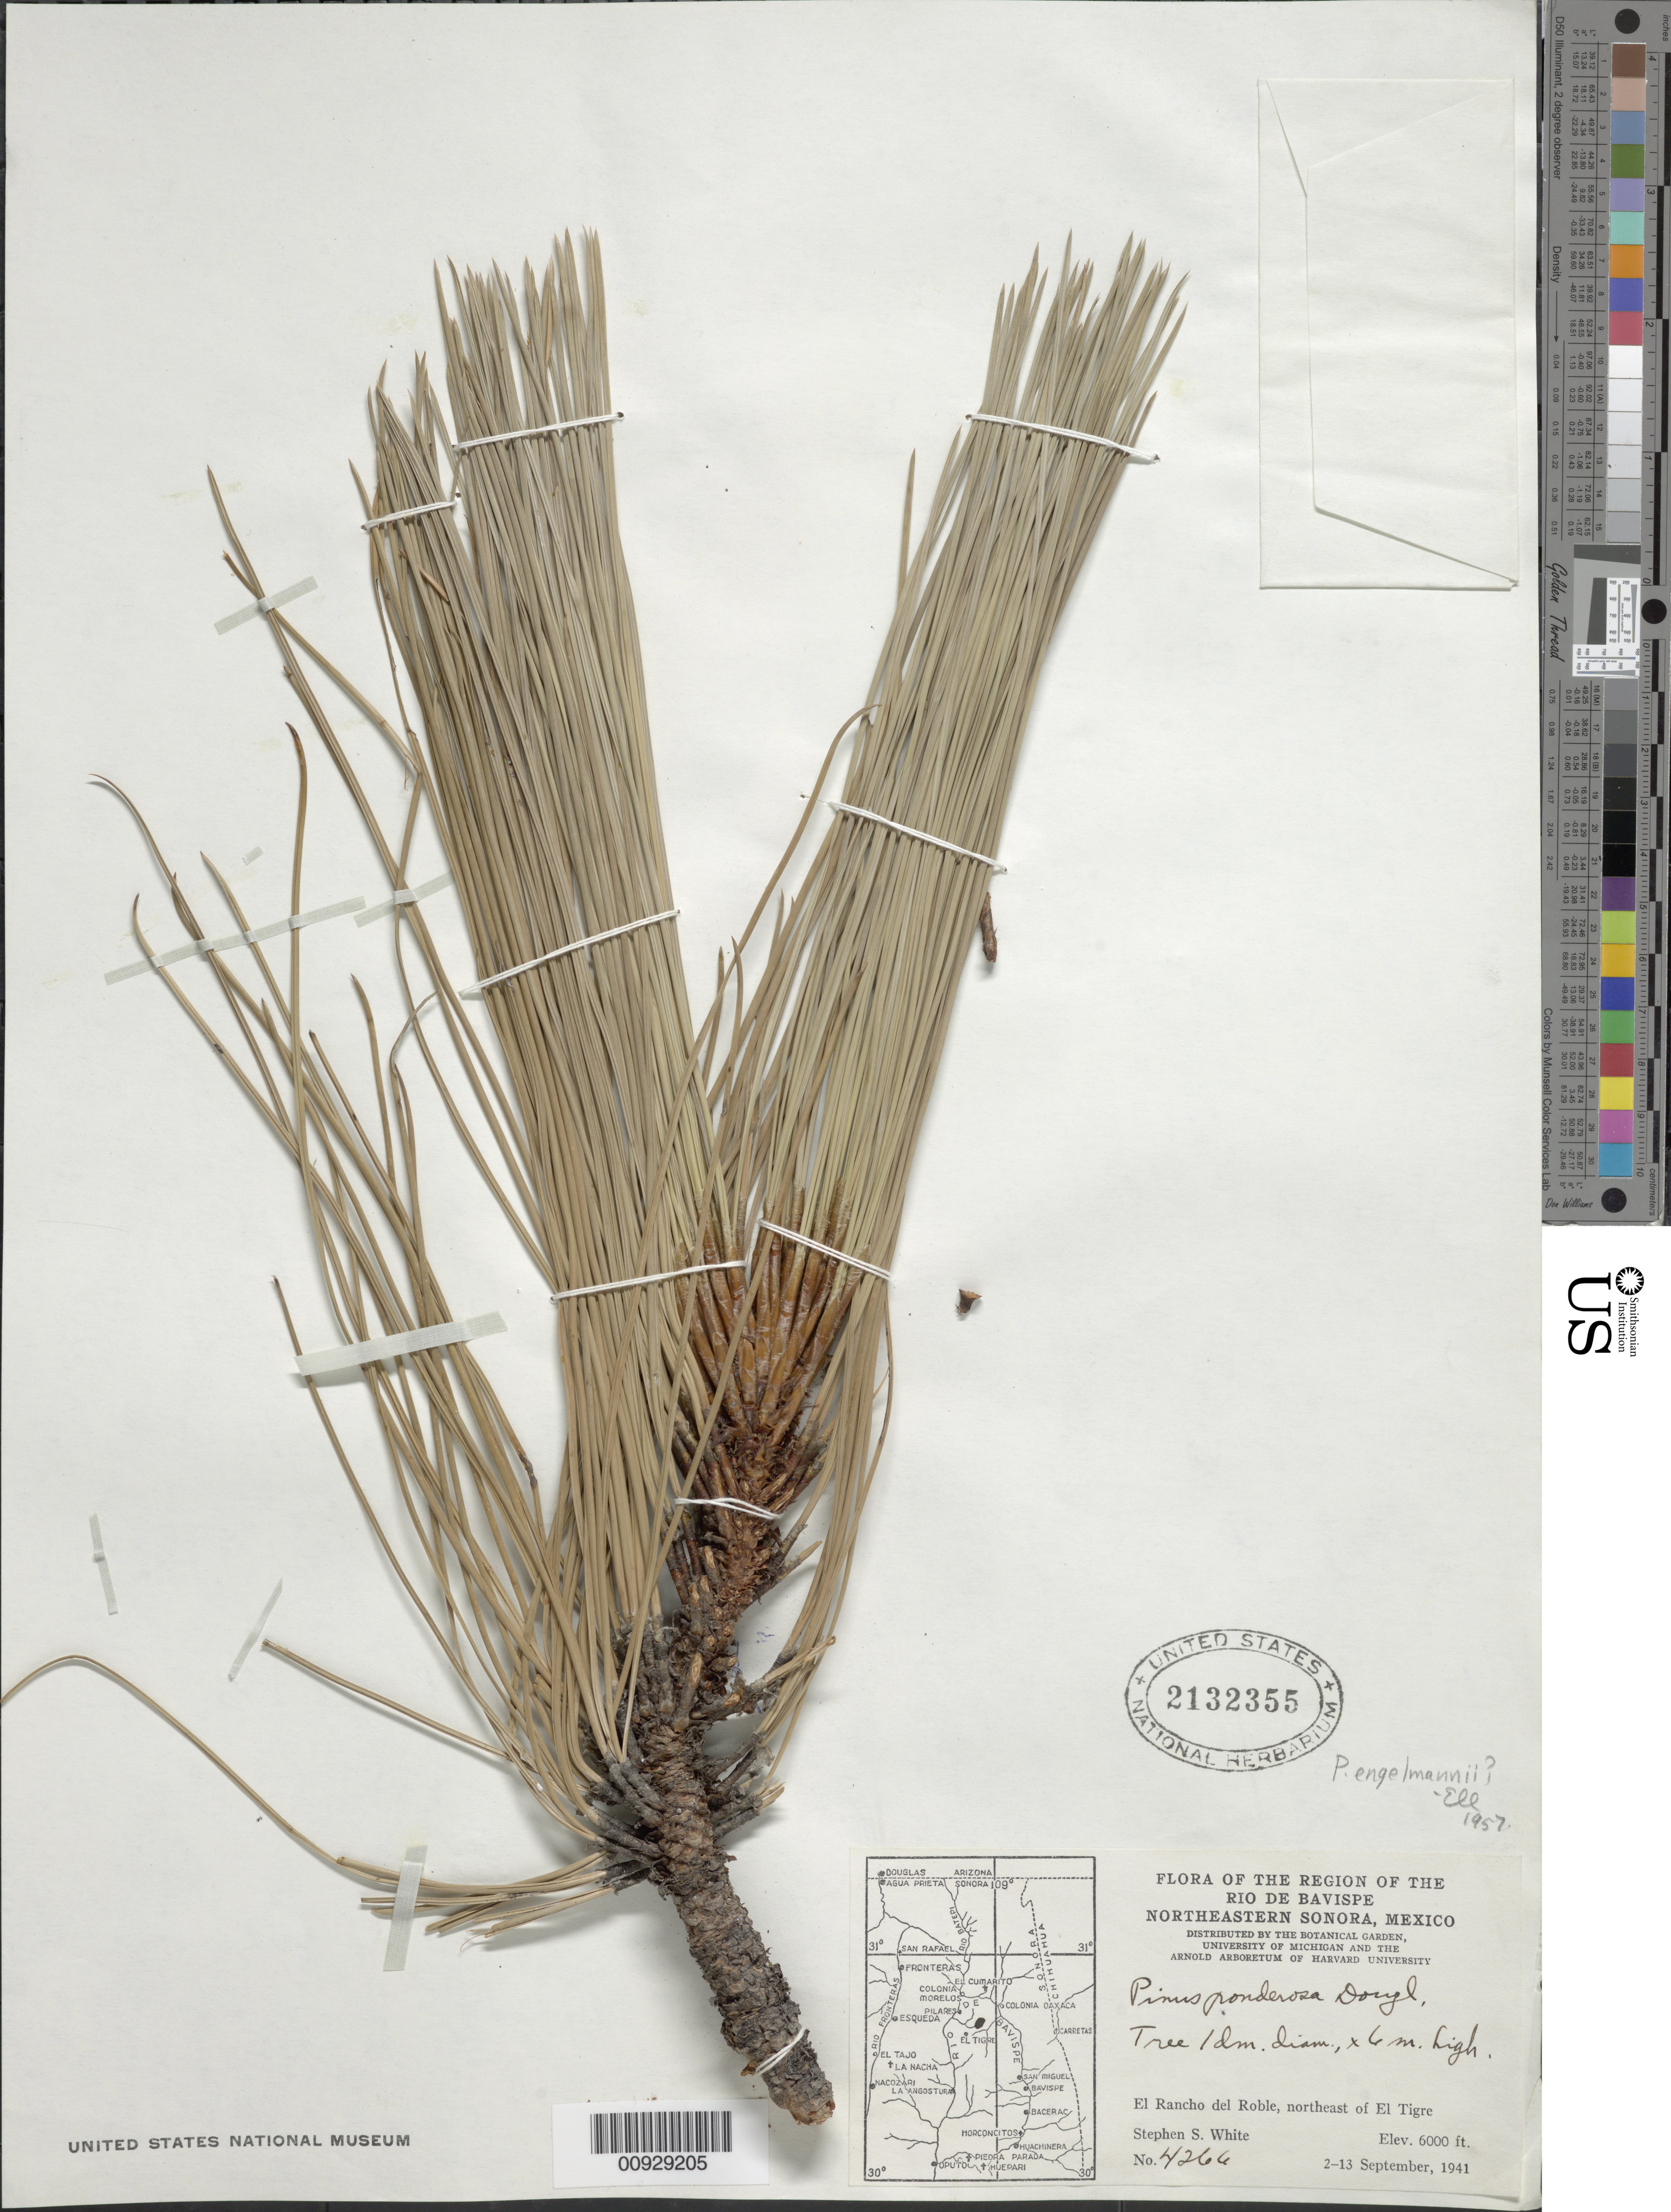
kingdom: Plantae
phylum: Tracheophyta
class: Pinopsida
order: Pinales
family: Pinaceae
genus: Pinus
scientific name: Pinus engelmannii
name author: Carrière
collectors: S. S. White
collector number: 4266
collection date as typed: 02 Sep 1941 to 13 Sep 1941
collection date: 1941-09-02/1941-09-13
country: Mexico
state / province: Sonora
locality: El Rancho del Roble, northeast of El Tigre. Region of the Río de Bavispe Northeastern Sonora.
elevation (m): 1829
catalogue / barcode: US 2132355